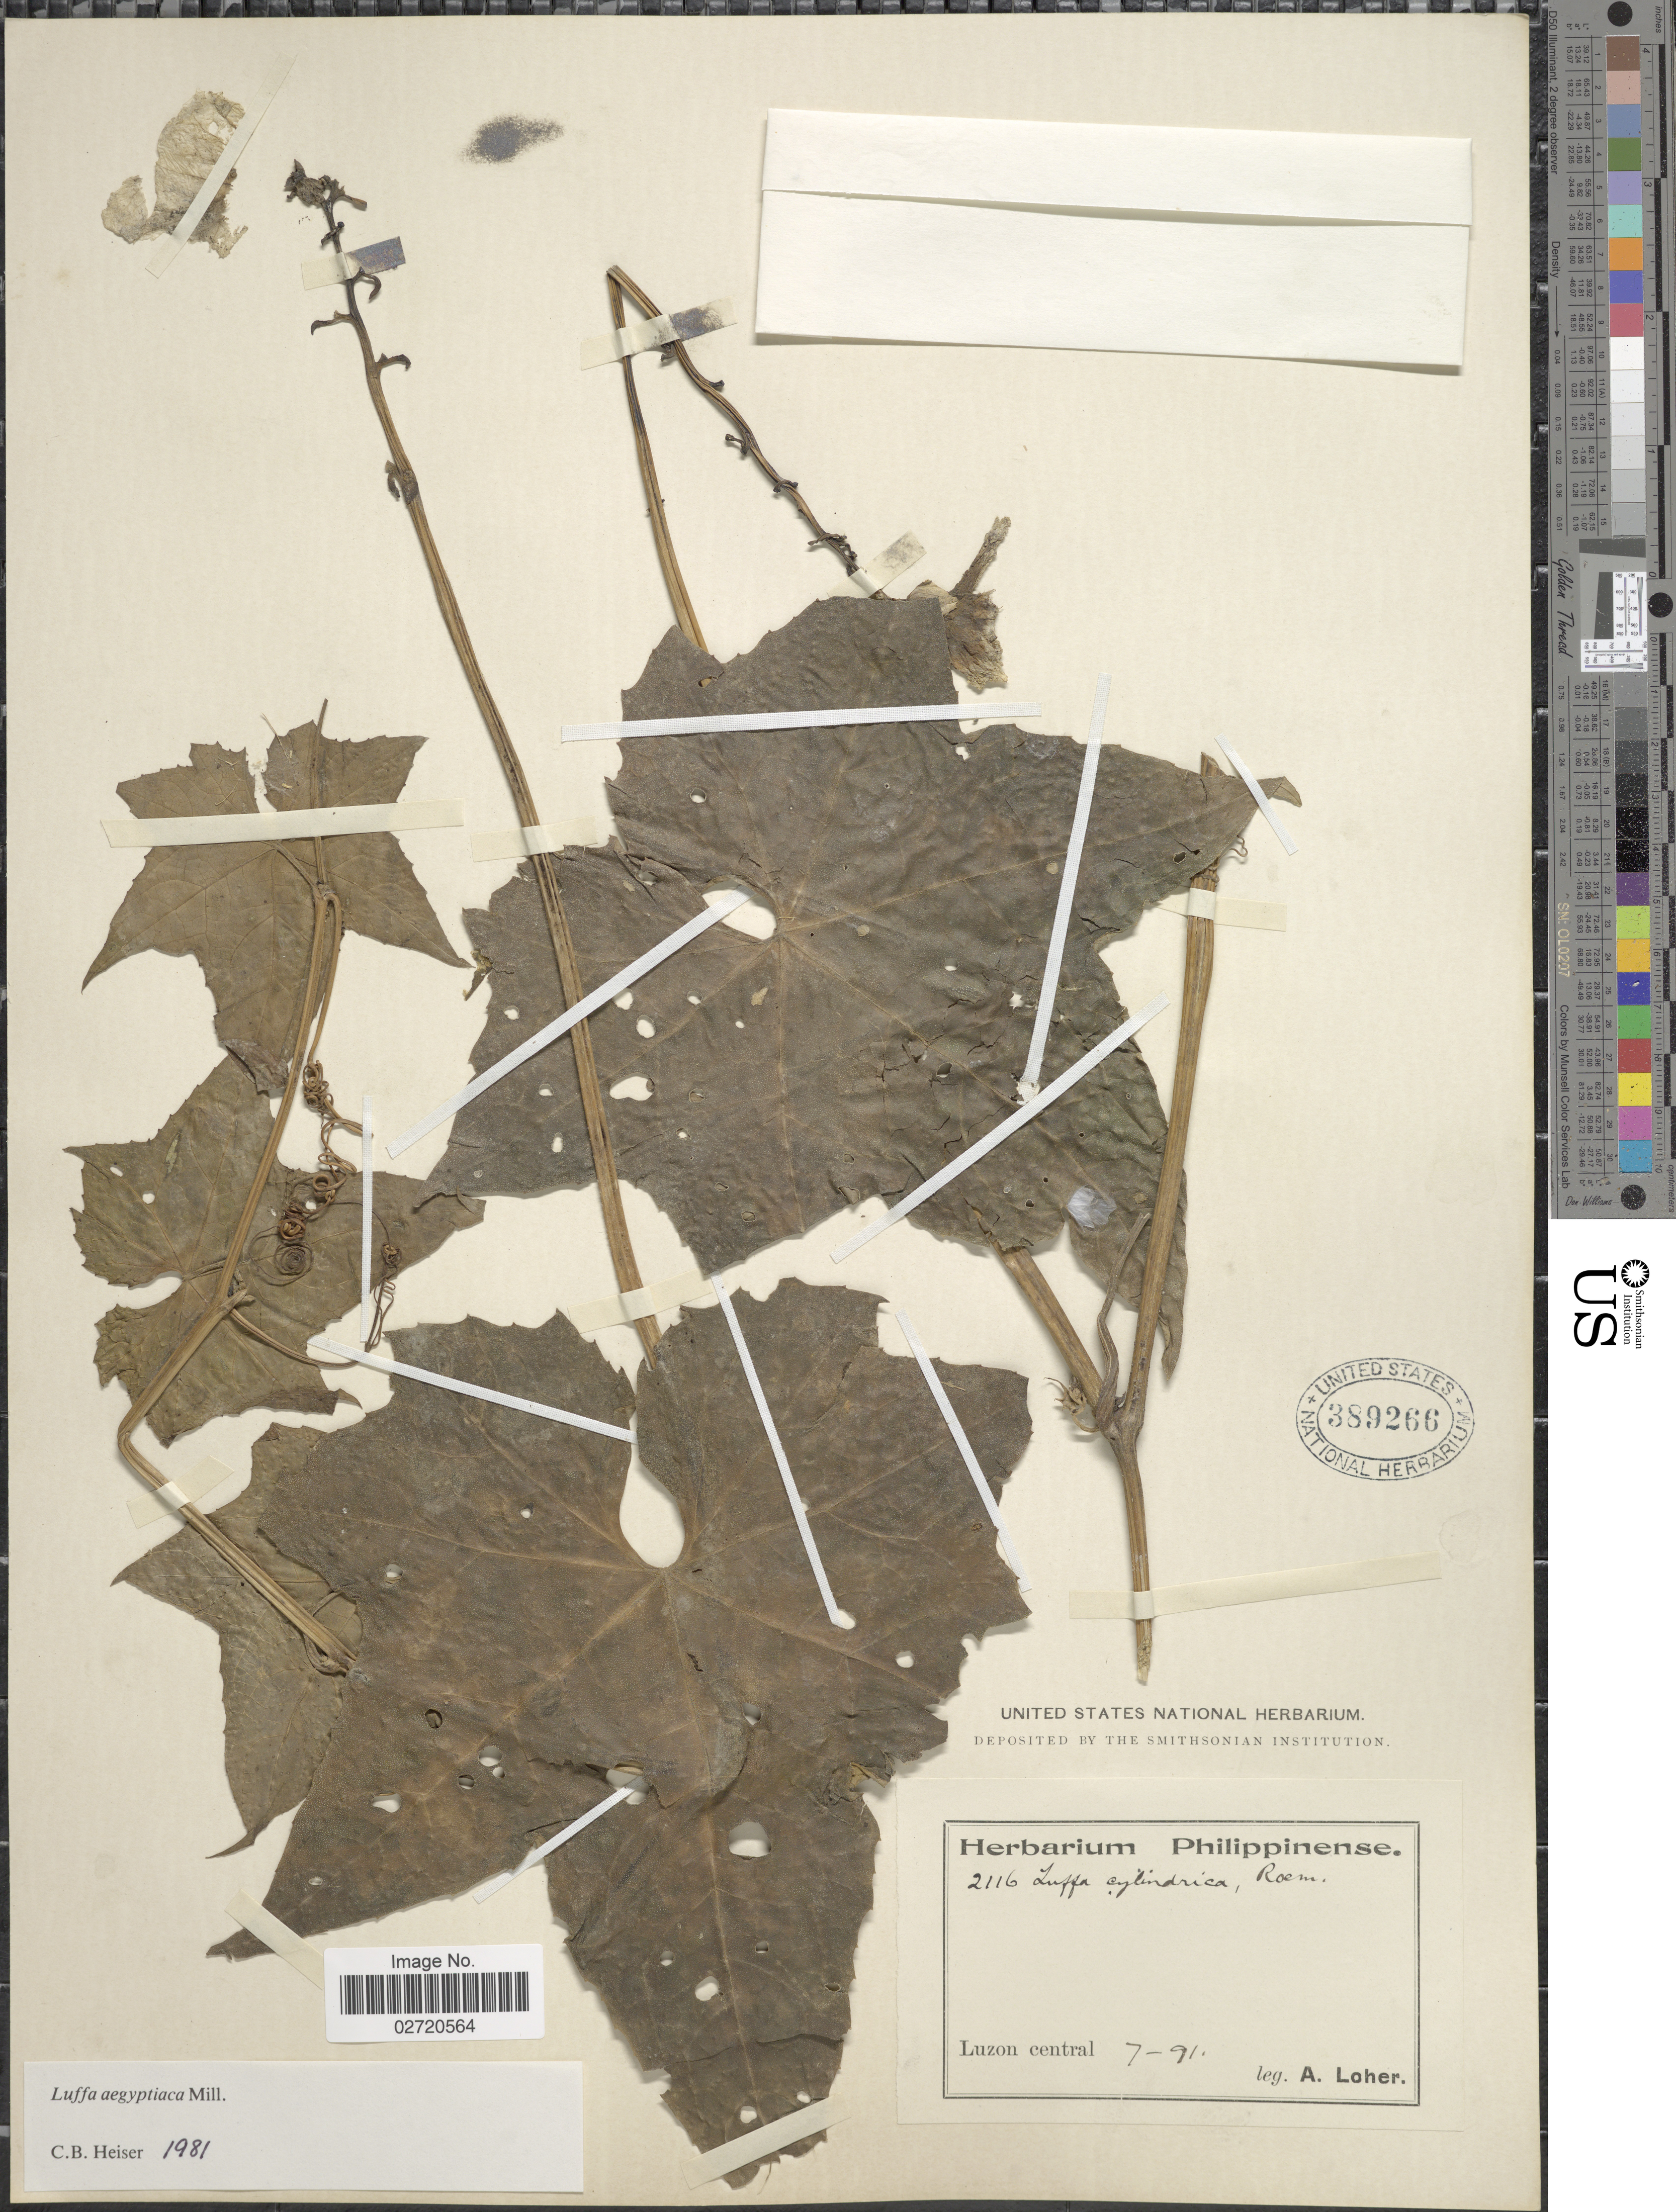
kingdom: Plantae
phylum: Tracheophyta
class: Magnoliopsida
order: Cucurbitales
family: Cucurbitaceae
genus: Luffa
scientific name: Luffa aegyptiaca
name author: Mill.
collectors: A. Loher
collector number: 2116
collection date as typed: Transcribed d/m/y: /7/91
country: Philippines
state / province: Central Luzon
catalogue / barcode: US 389266